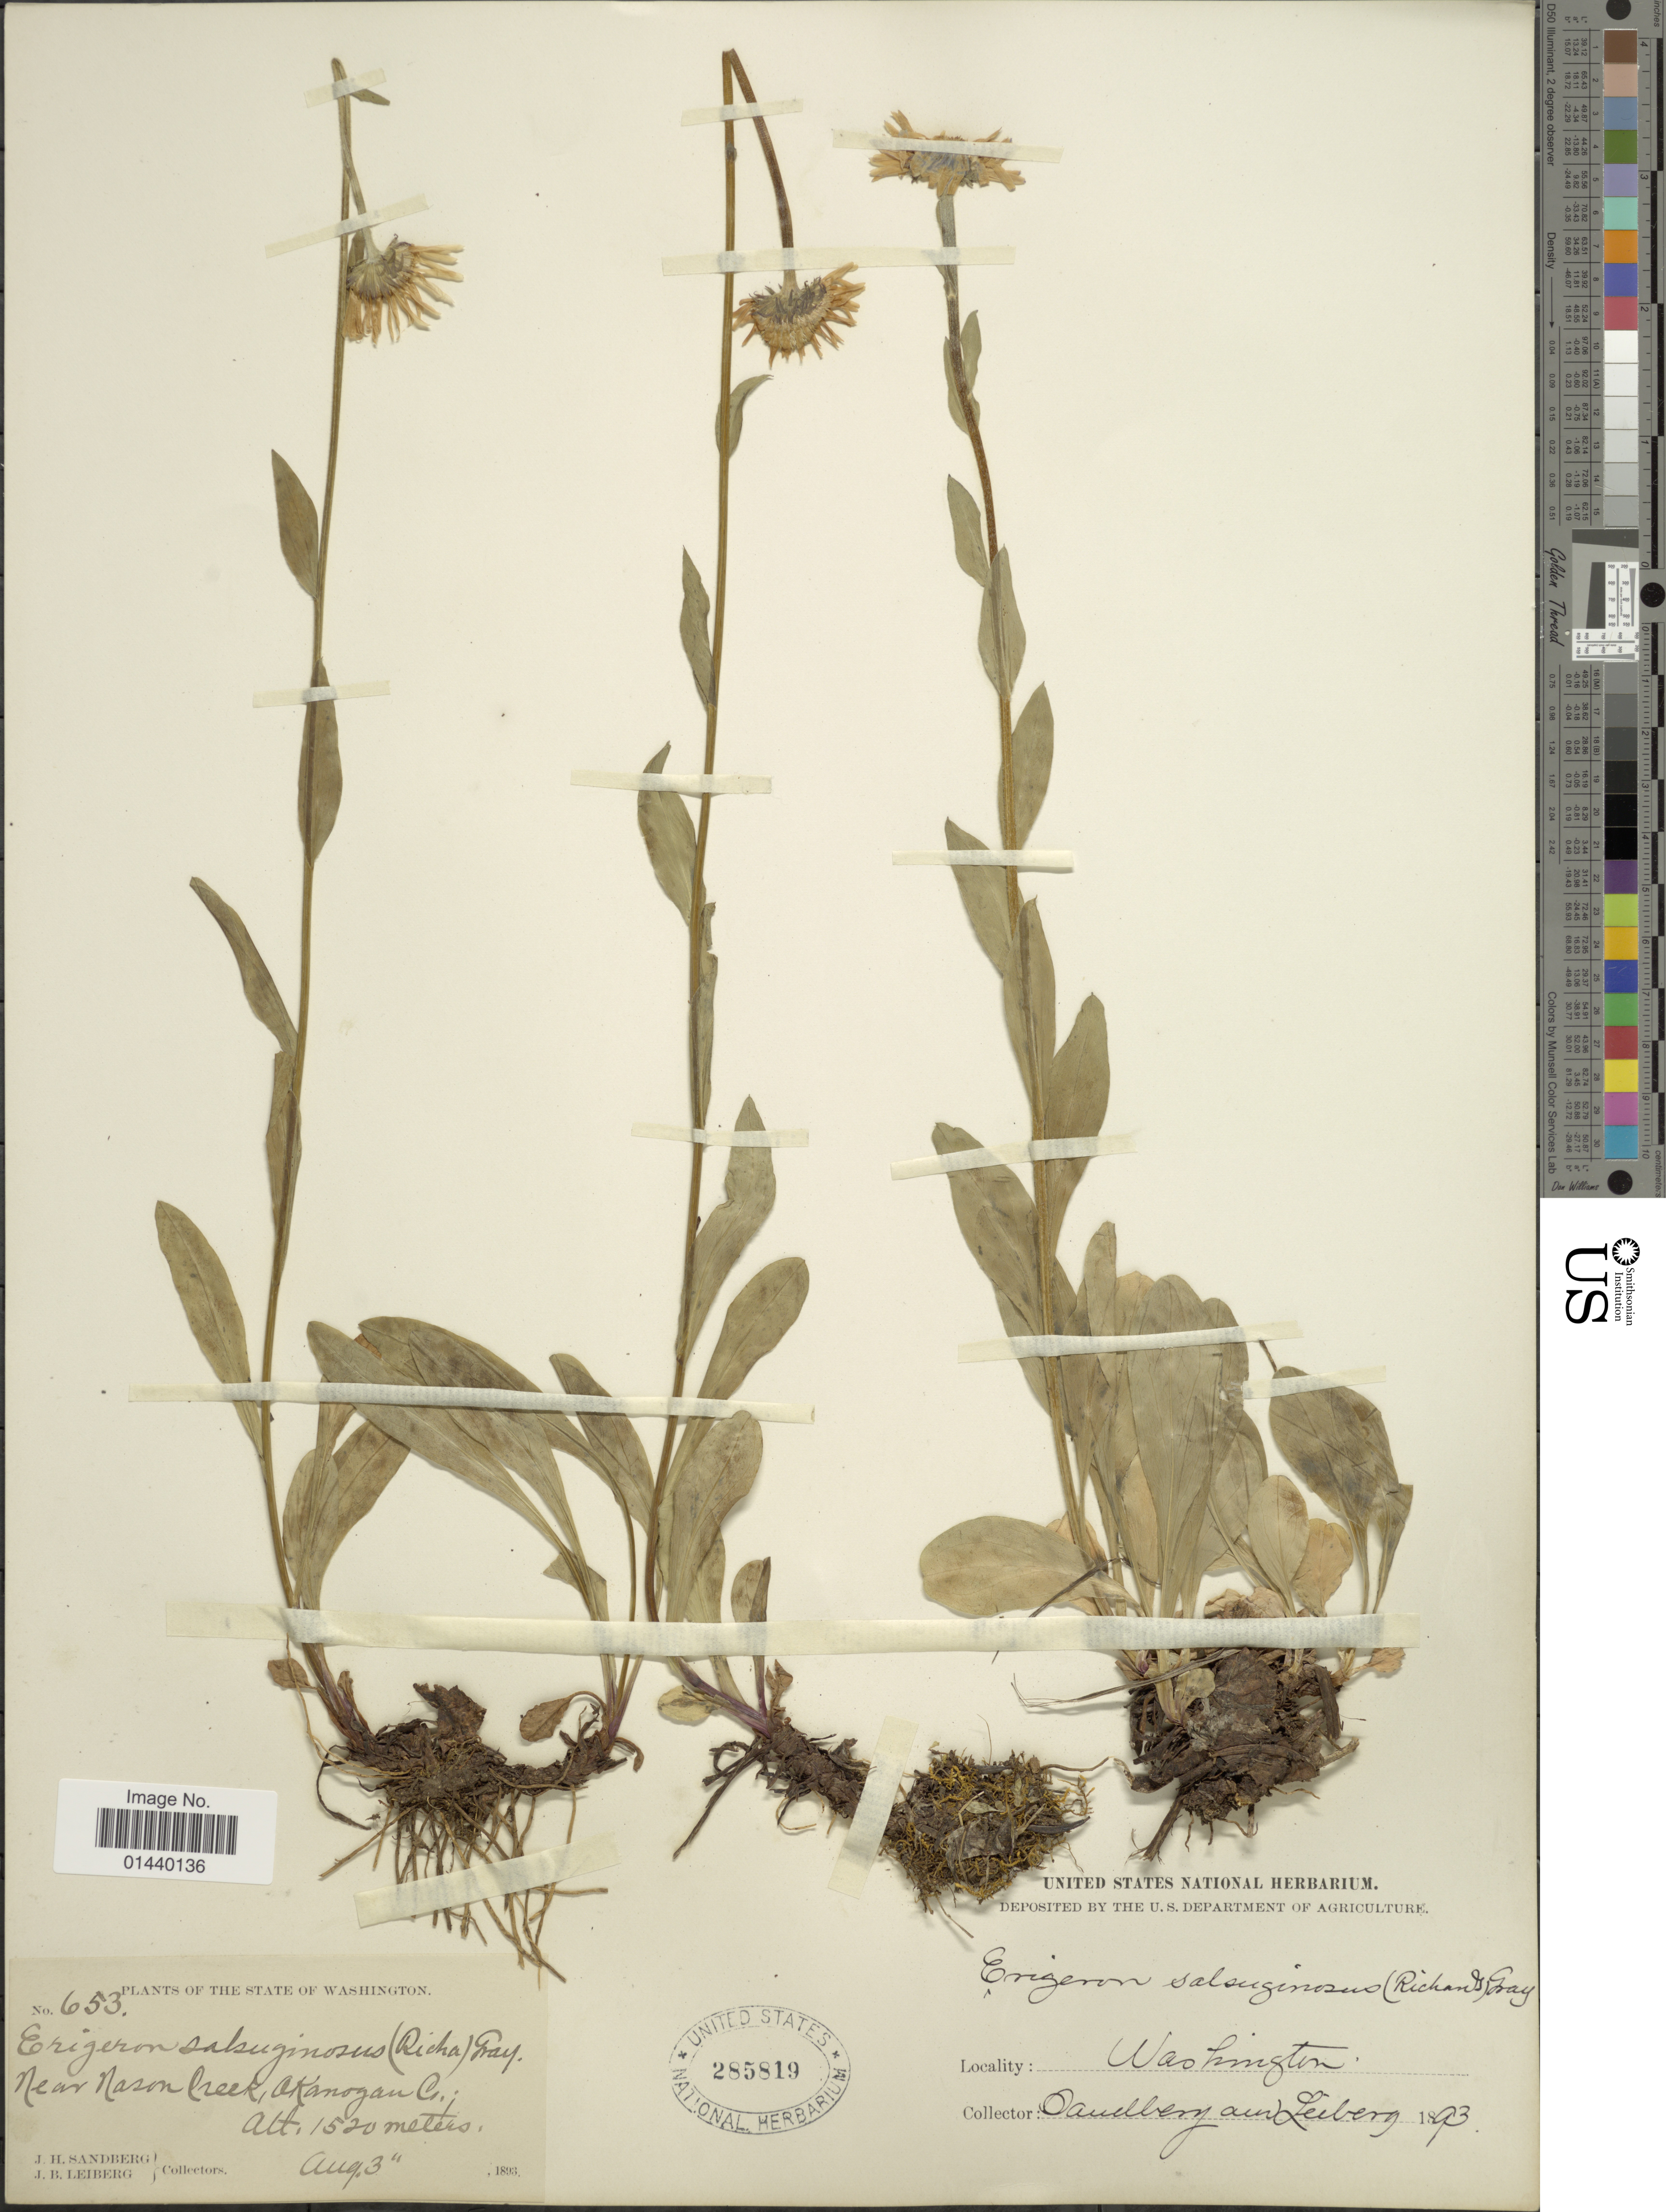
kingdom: Plantae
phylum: Tracheophyta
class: Magnoliopsida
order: Asterales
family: Asteraceae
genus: Erigeron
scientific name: Erigeron salsuginosus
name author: (Richardson ex R. Br.) A. Gray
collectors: J. H. Sandberg & J. B. Leiberg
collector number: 653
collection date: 1893-08-03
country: United States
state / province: Washington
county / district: Okanogan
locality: Near Nason Creek, Akanogan Co.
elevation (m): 1520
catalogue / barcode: US 285819